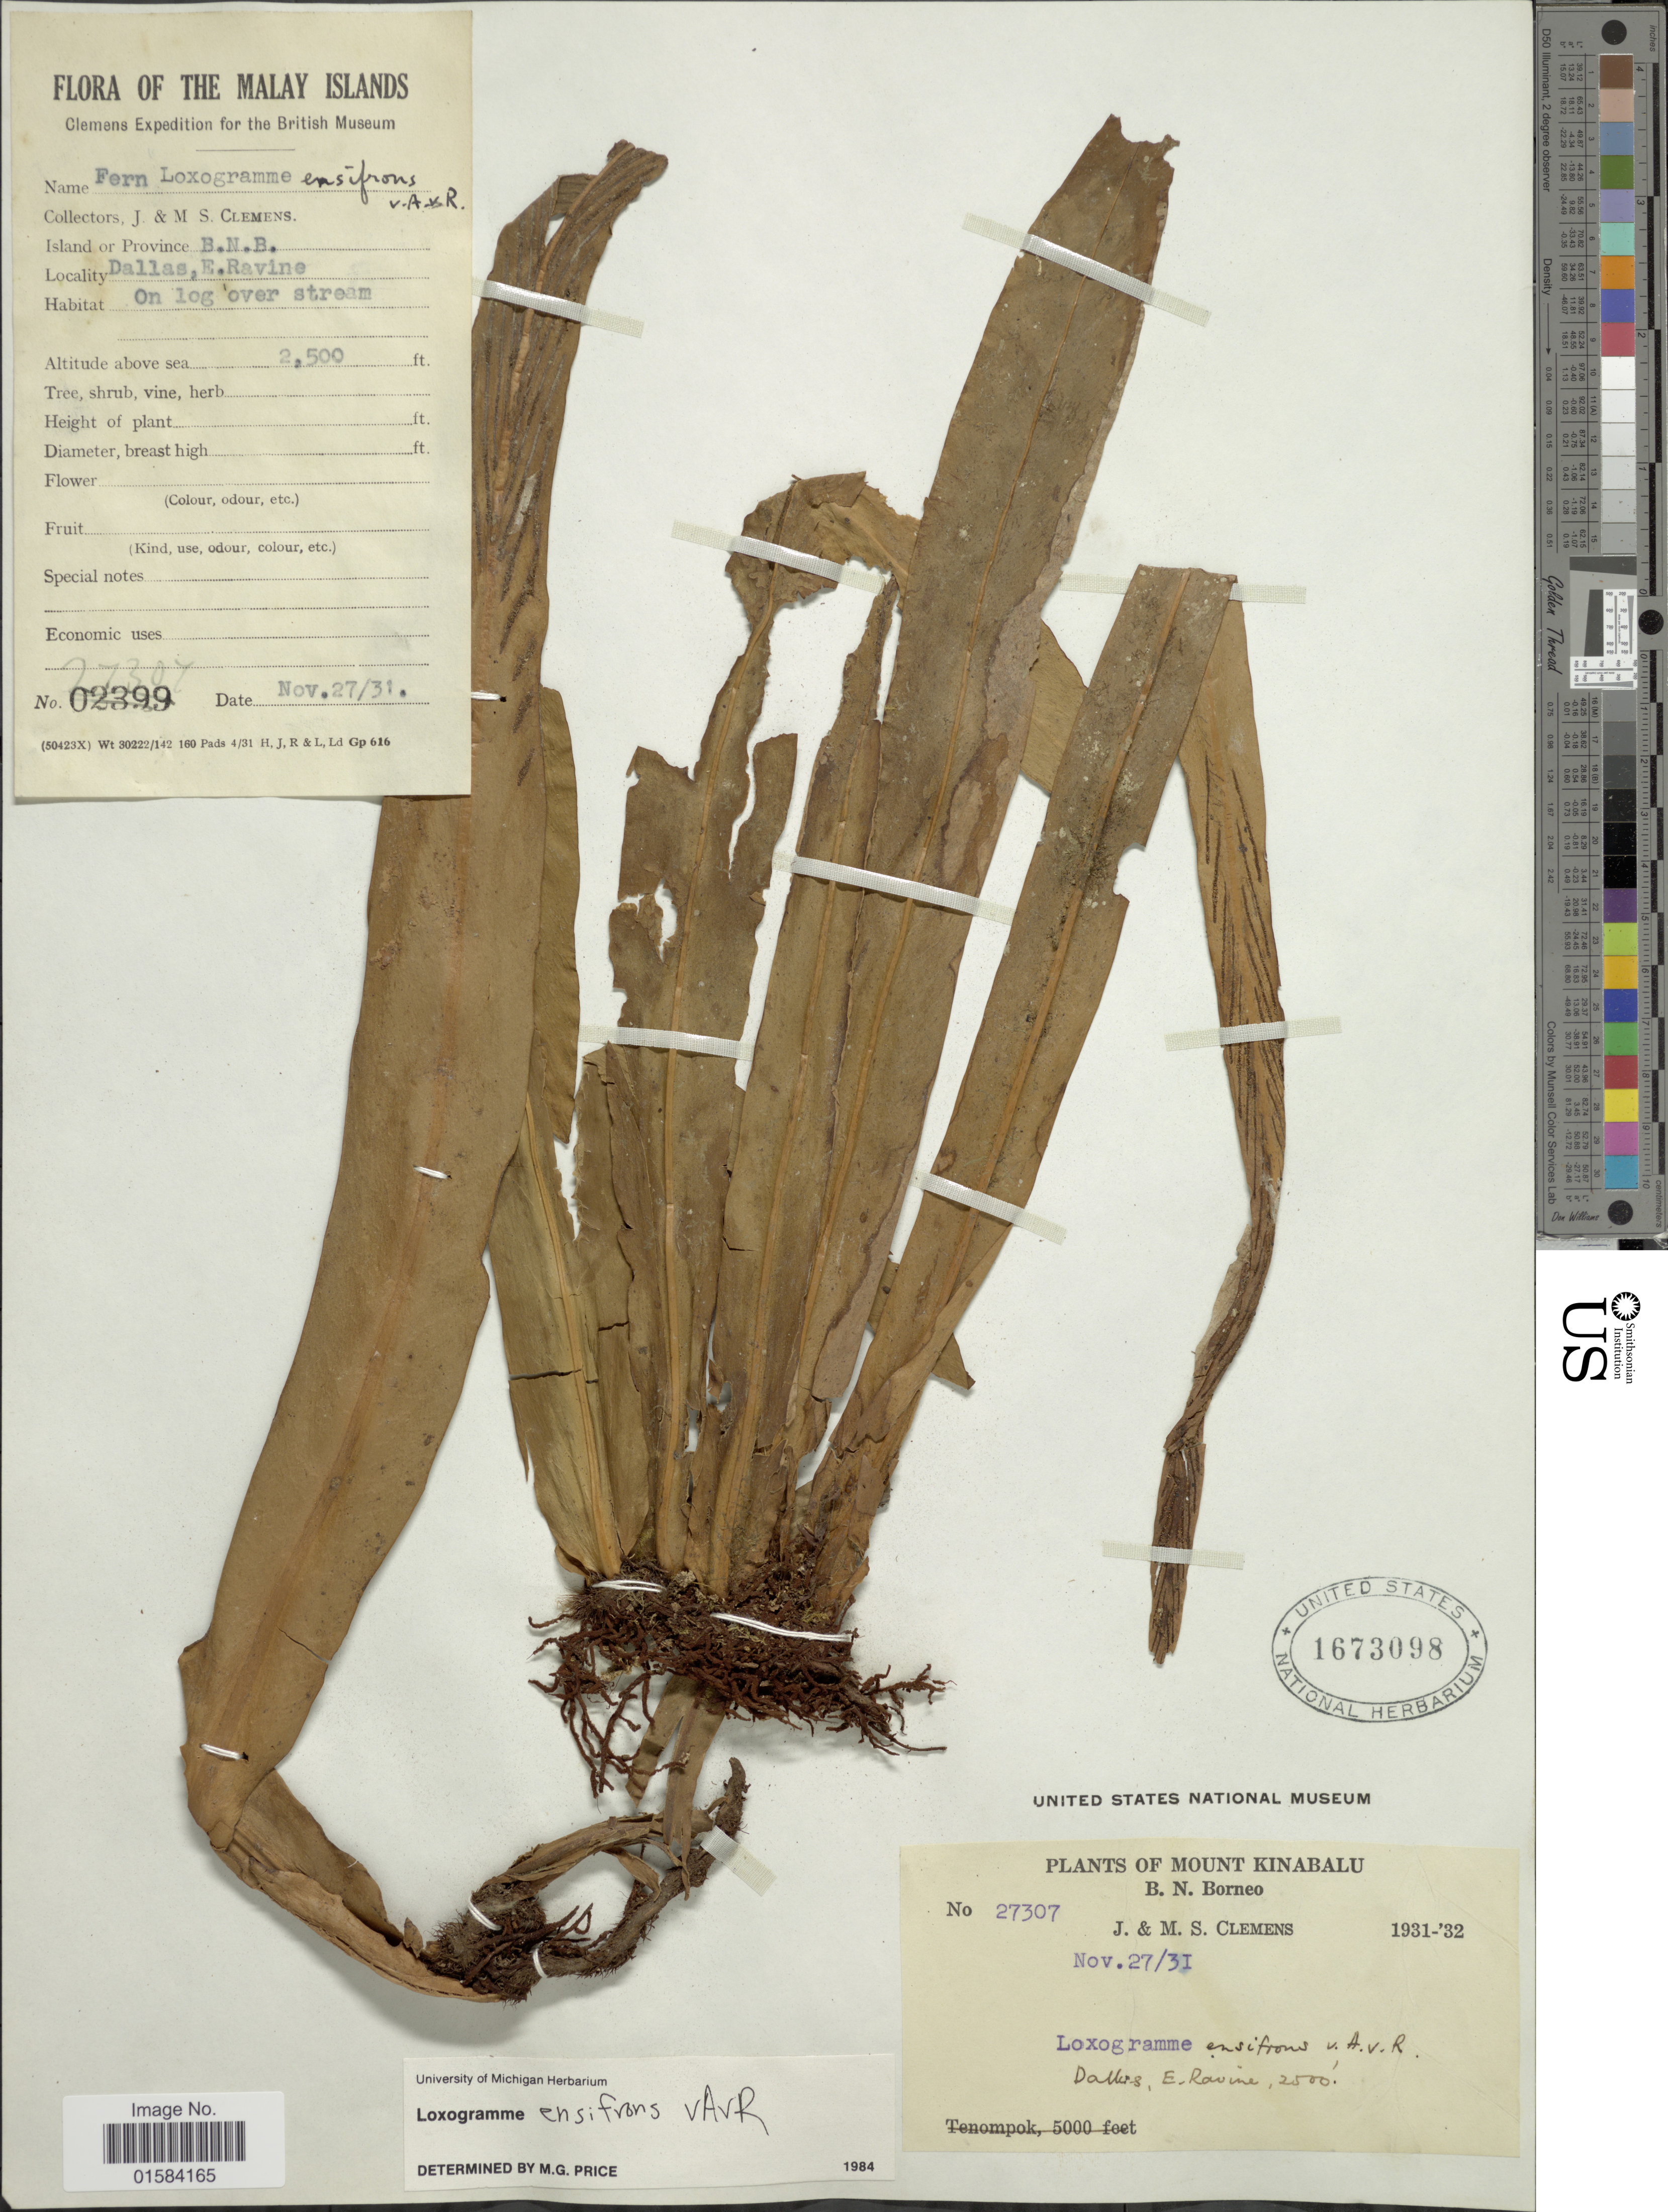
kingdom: Plantae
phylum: Tracheophyta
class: Polypodiopsida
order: Polypodiales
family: Polypodiaceae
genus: Loxogramme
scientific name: Loxogramme ensifrons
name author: Alderw.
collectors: J. Clemens & M. S. Clemens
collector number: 27307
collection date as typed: Transcribed d/m/y: 27/11/31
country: Malaysia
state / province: Sabah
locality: Island or province B.N.B. Dallas, E Ravine, Mount Kinabalu, B.N.Borneo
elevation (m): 762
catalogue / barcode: US 16703098